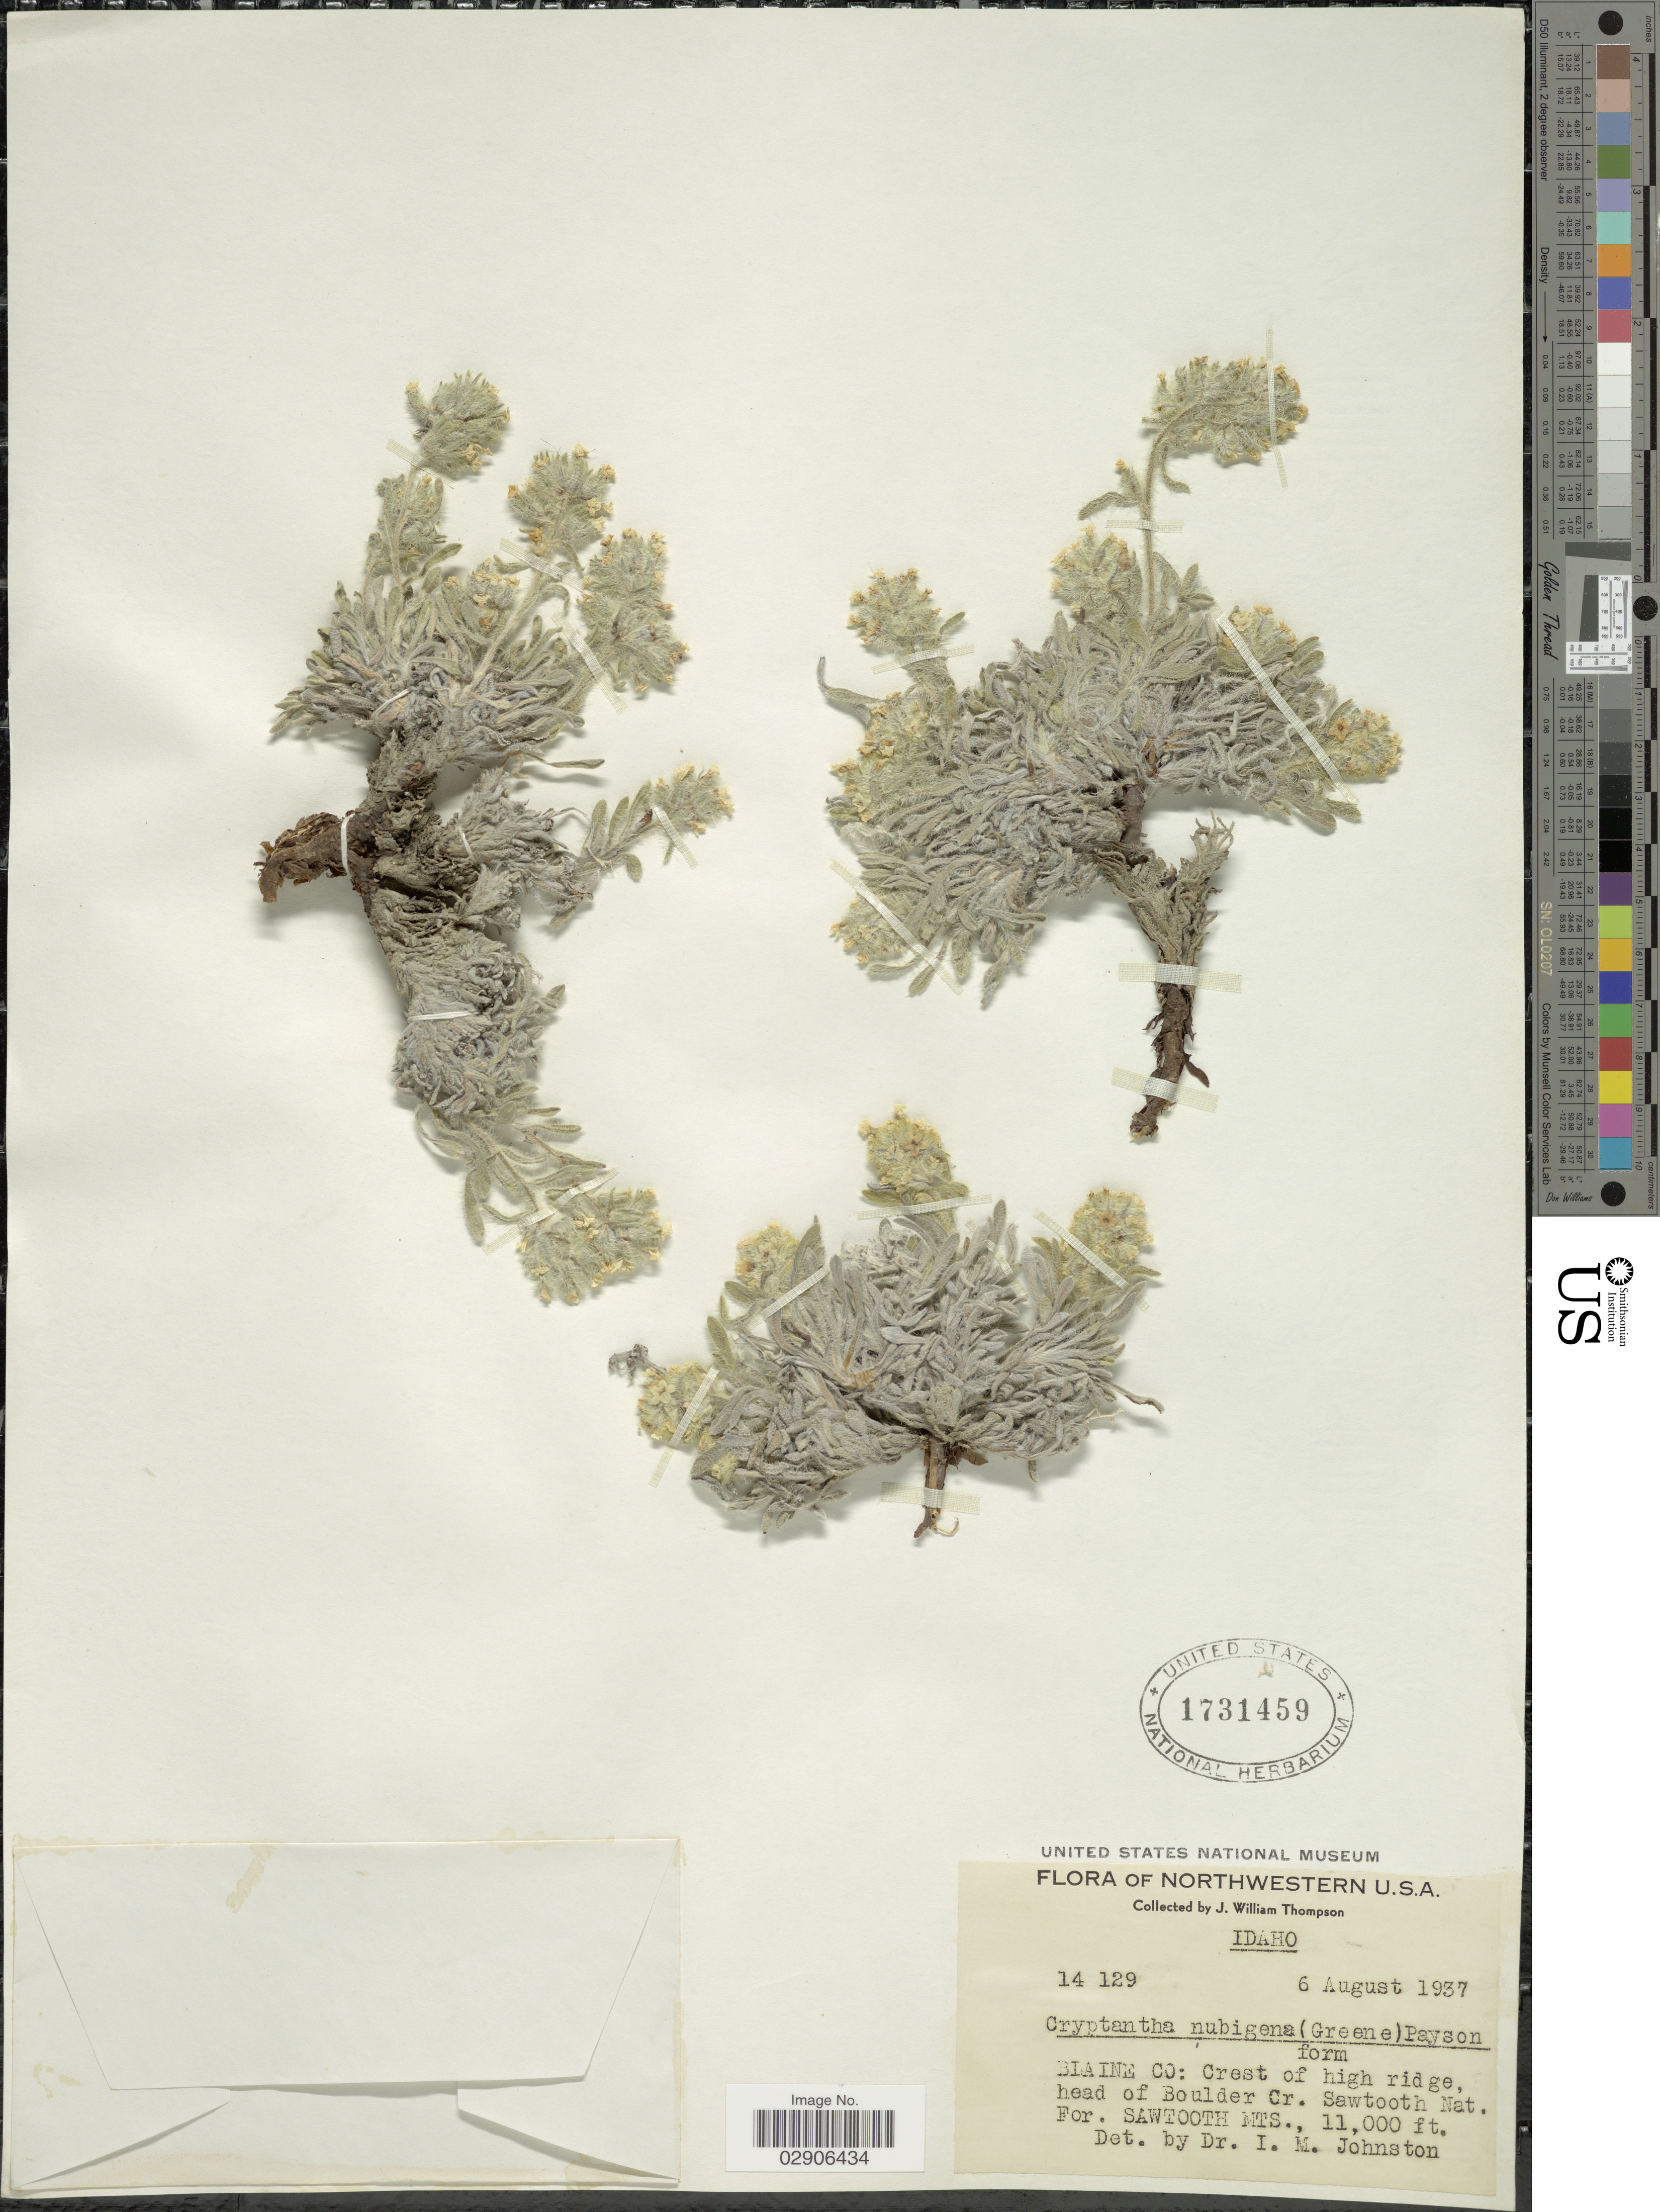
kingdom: Plantae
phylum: Tracheophyta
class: Magnoliopsida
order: Boraginales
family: Boraginaceae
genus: Oreocarya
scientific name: Oreocarya nubigena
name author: Greene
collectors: J. W. Thompson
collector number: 14129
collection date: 1937-08-06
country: United States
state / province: Idaho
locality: Northwestern U. S. A. Biaine Co: Crest of high ridge, head of Boulder Cr. Sawtooth Nat. For. Sawtooth Mts.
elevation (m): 3353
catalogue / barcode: US 1731459